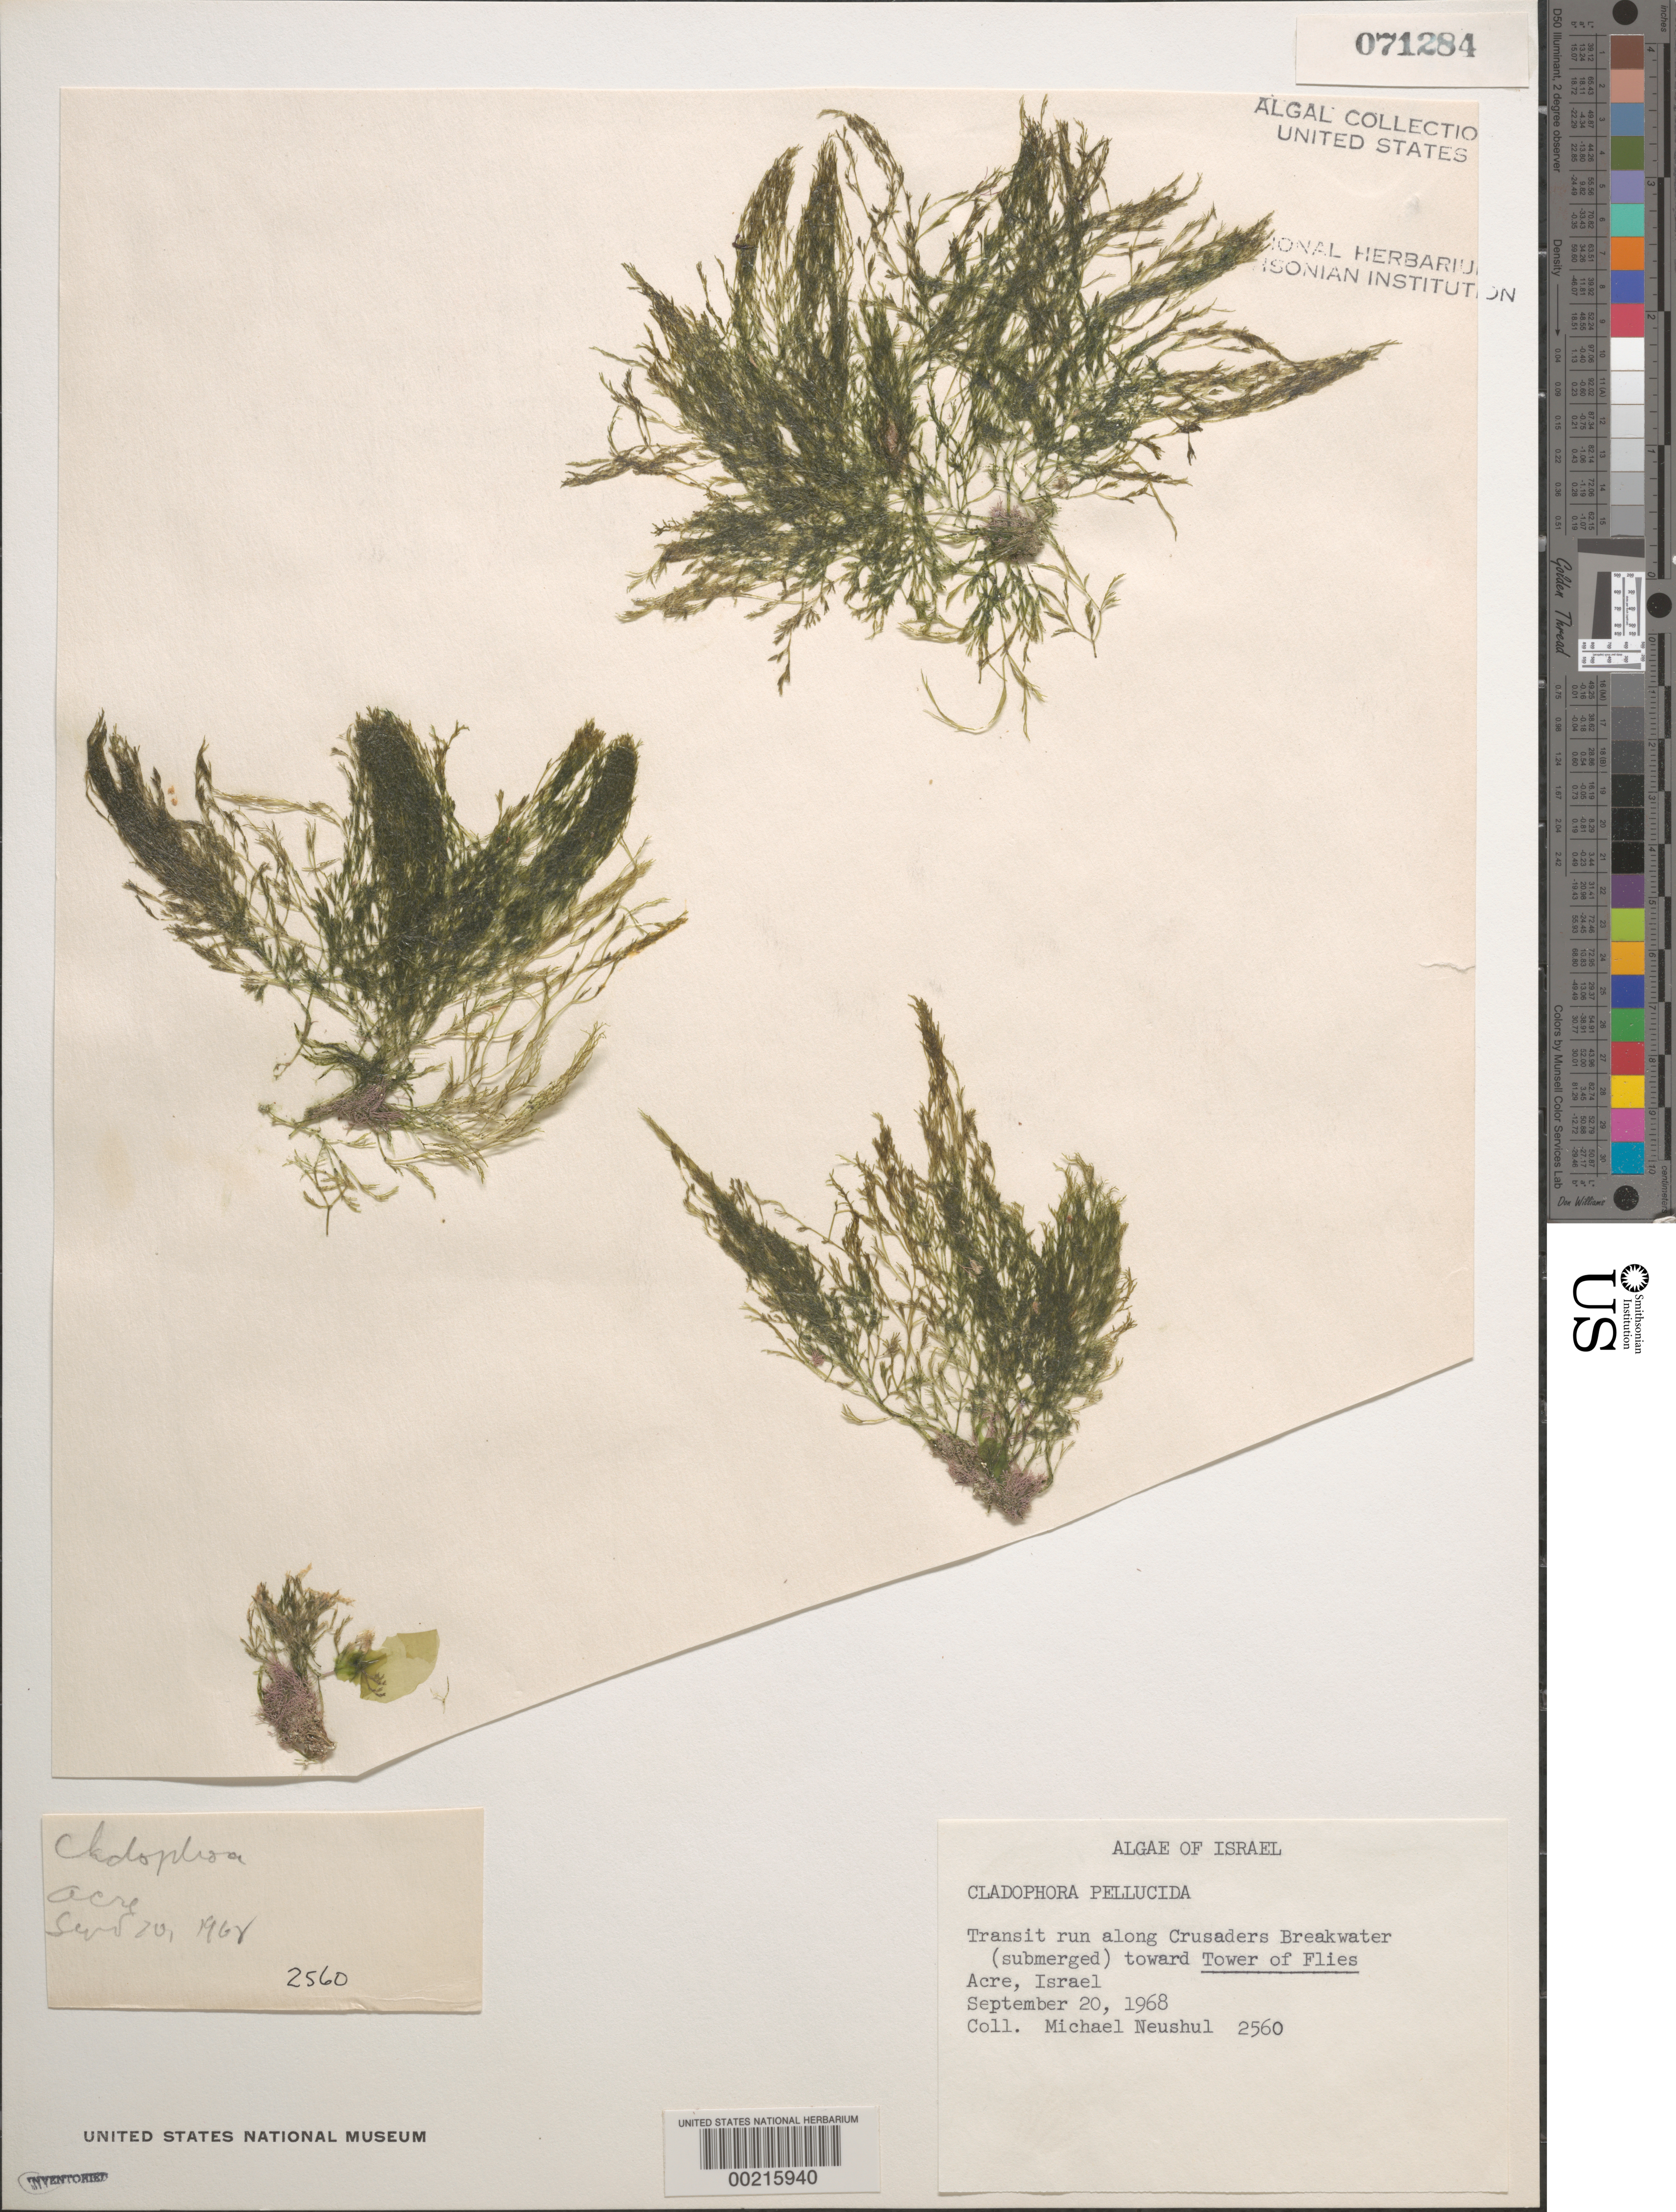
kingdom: Plantae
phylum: Chlorophyta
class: Ulvophyceae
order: Cladophorales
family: Cladophoraceae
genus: Lychaete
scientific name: Lychaete pellucida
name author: (Hudson) M.J. Wynne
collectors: M. Neushul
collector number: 2560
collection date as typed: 20 Sep 1968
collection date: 1968-09-20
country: Israel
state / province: Northern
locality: Crusaders Breakwater toward Tower of Flies, Acre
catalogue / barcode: US 71284